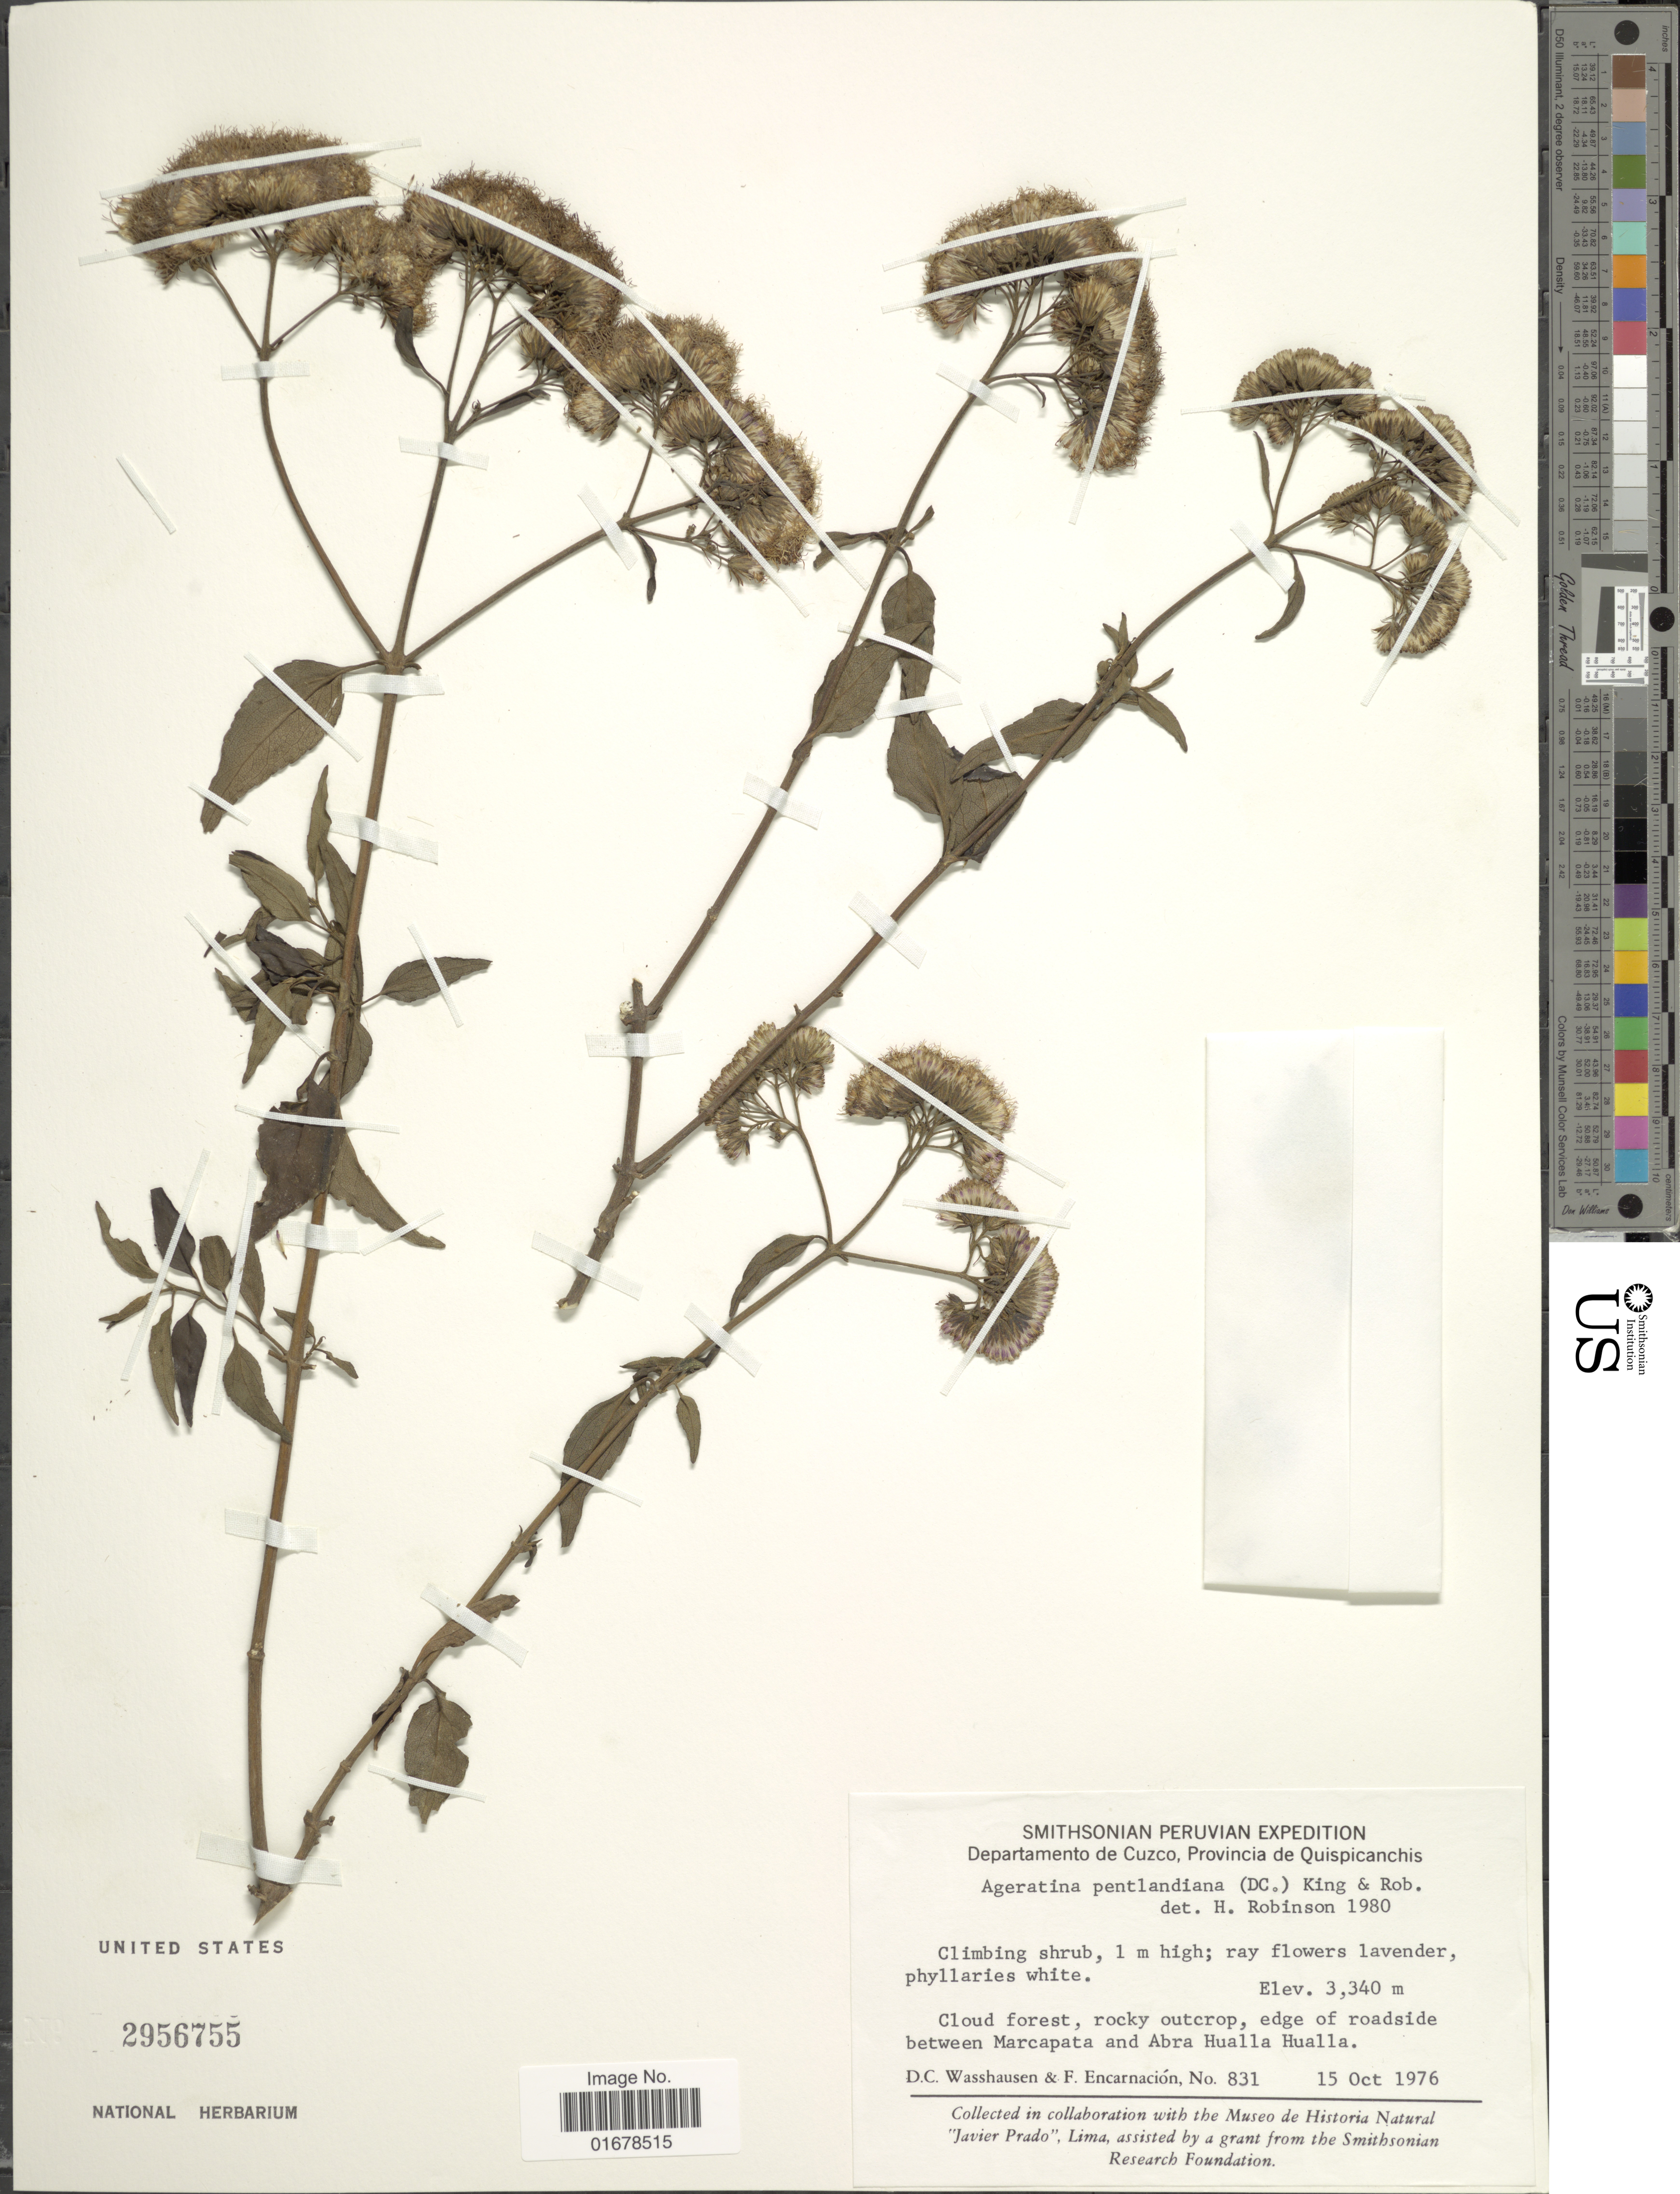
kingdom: Plantae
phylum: Tracheophyta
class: Magnoliopsida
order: Asterales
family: Asteraceae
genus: Ageratina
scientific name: Ageratina stictophylla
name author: (B.L. Rob.) R.M. King & H. Rob.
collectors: D. C. Wasshausen & F. Encarnación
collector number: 831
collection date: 1976-10-15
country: Peru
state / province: Cusco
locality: Departamento de Cuzco, Provincia de Quispicanchis, Edge of Roadside between Marcapata and Abra Hualla Hualla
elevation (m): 3340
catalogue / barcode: US 2956755